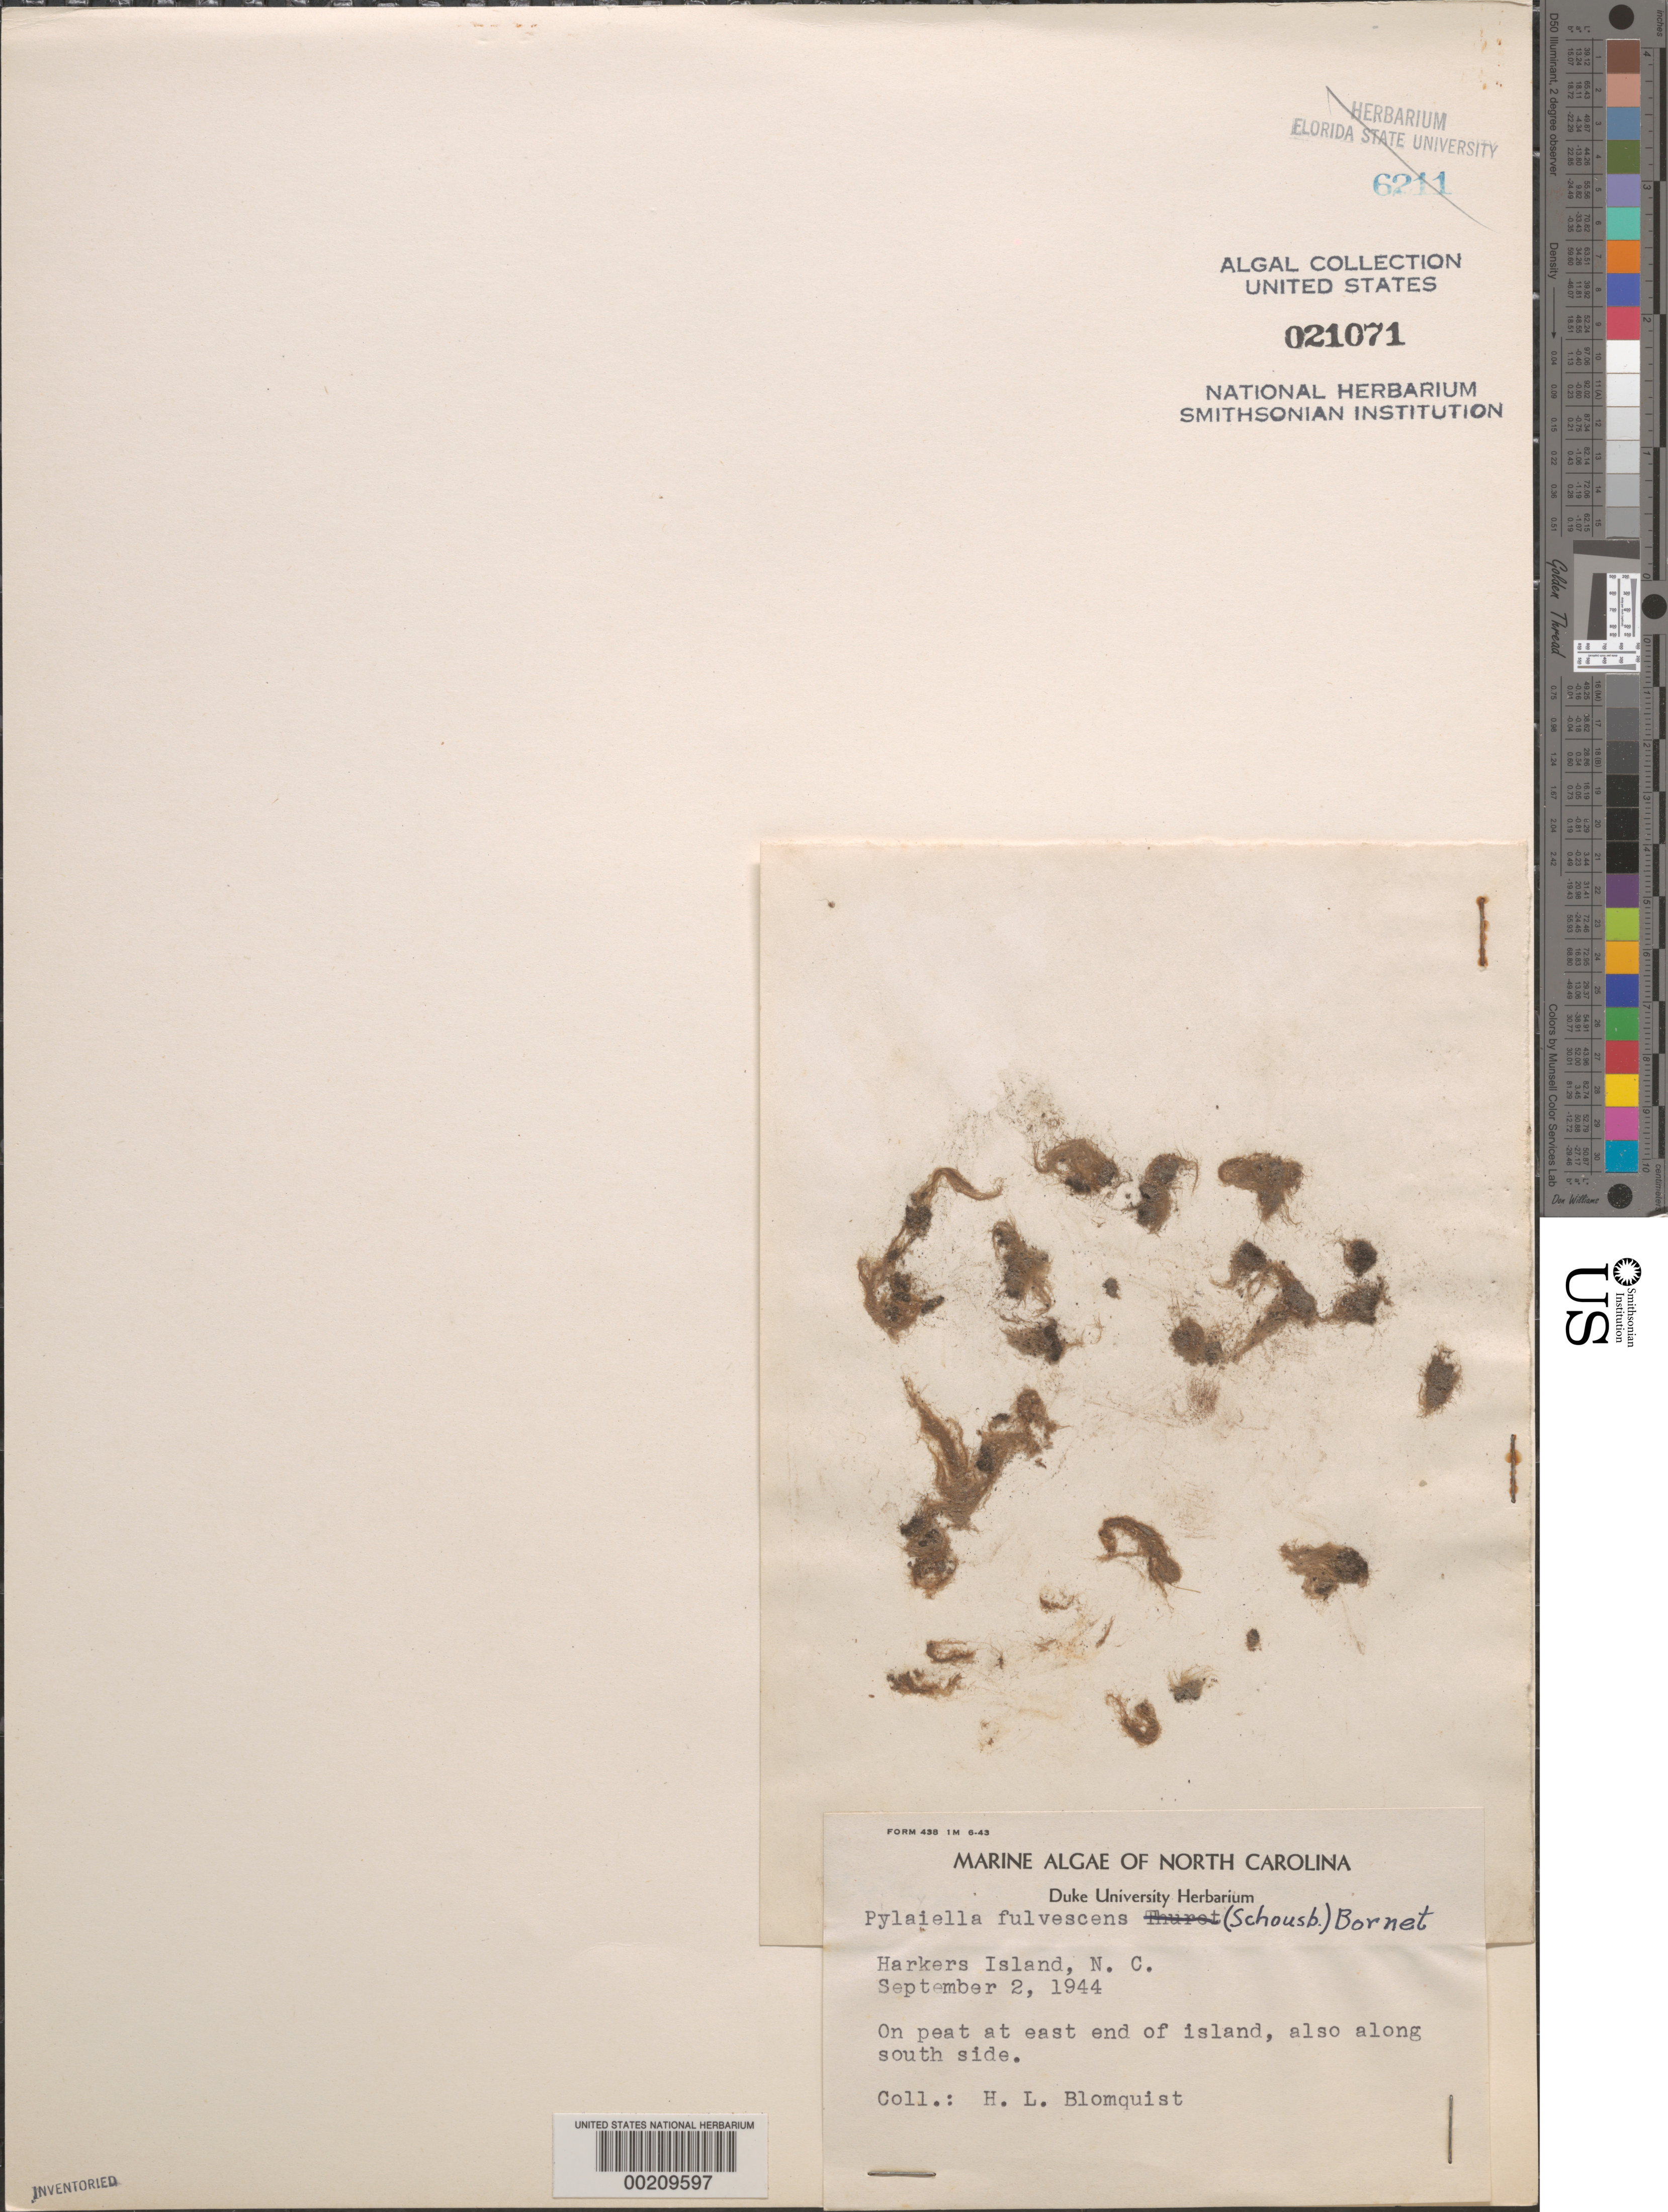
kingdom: Chromista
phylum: Ochrophyta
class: Phaeophyceae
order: Ectocarpales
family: Ectocarpaceae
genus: Bachelotia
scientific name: Bachelotia antillarum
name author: (Grunow) Gerloff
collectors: H. Blomquist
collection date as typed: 02 Sep 1944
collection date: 1944-09-02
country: United States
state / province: North Carolina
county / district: Carteret County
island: Harkers Island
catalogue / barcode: US 21071